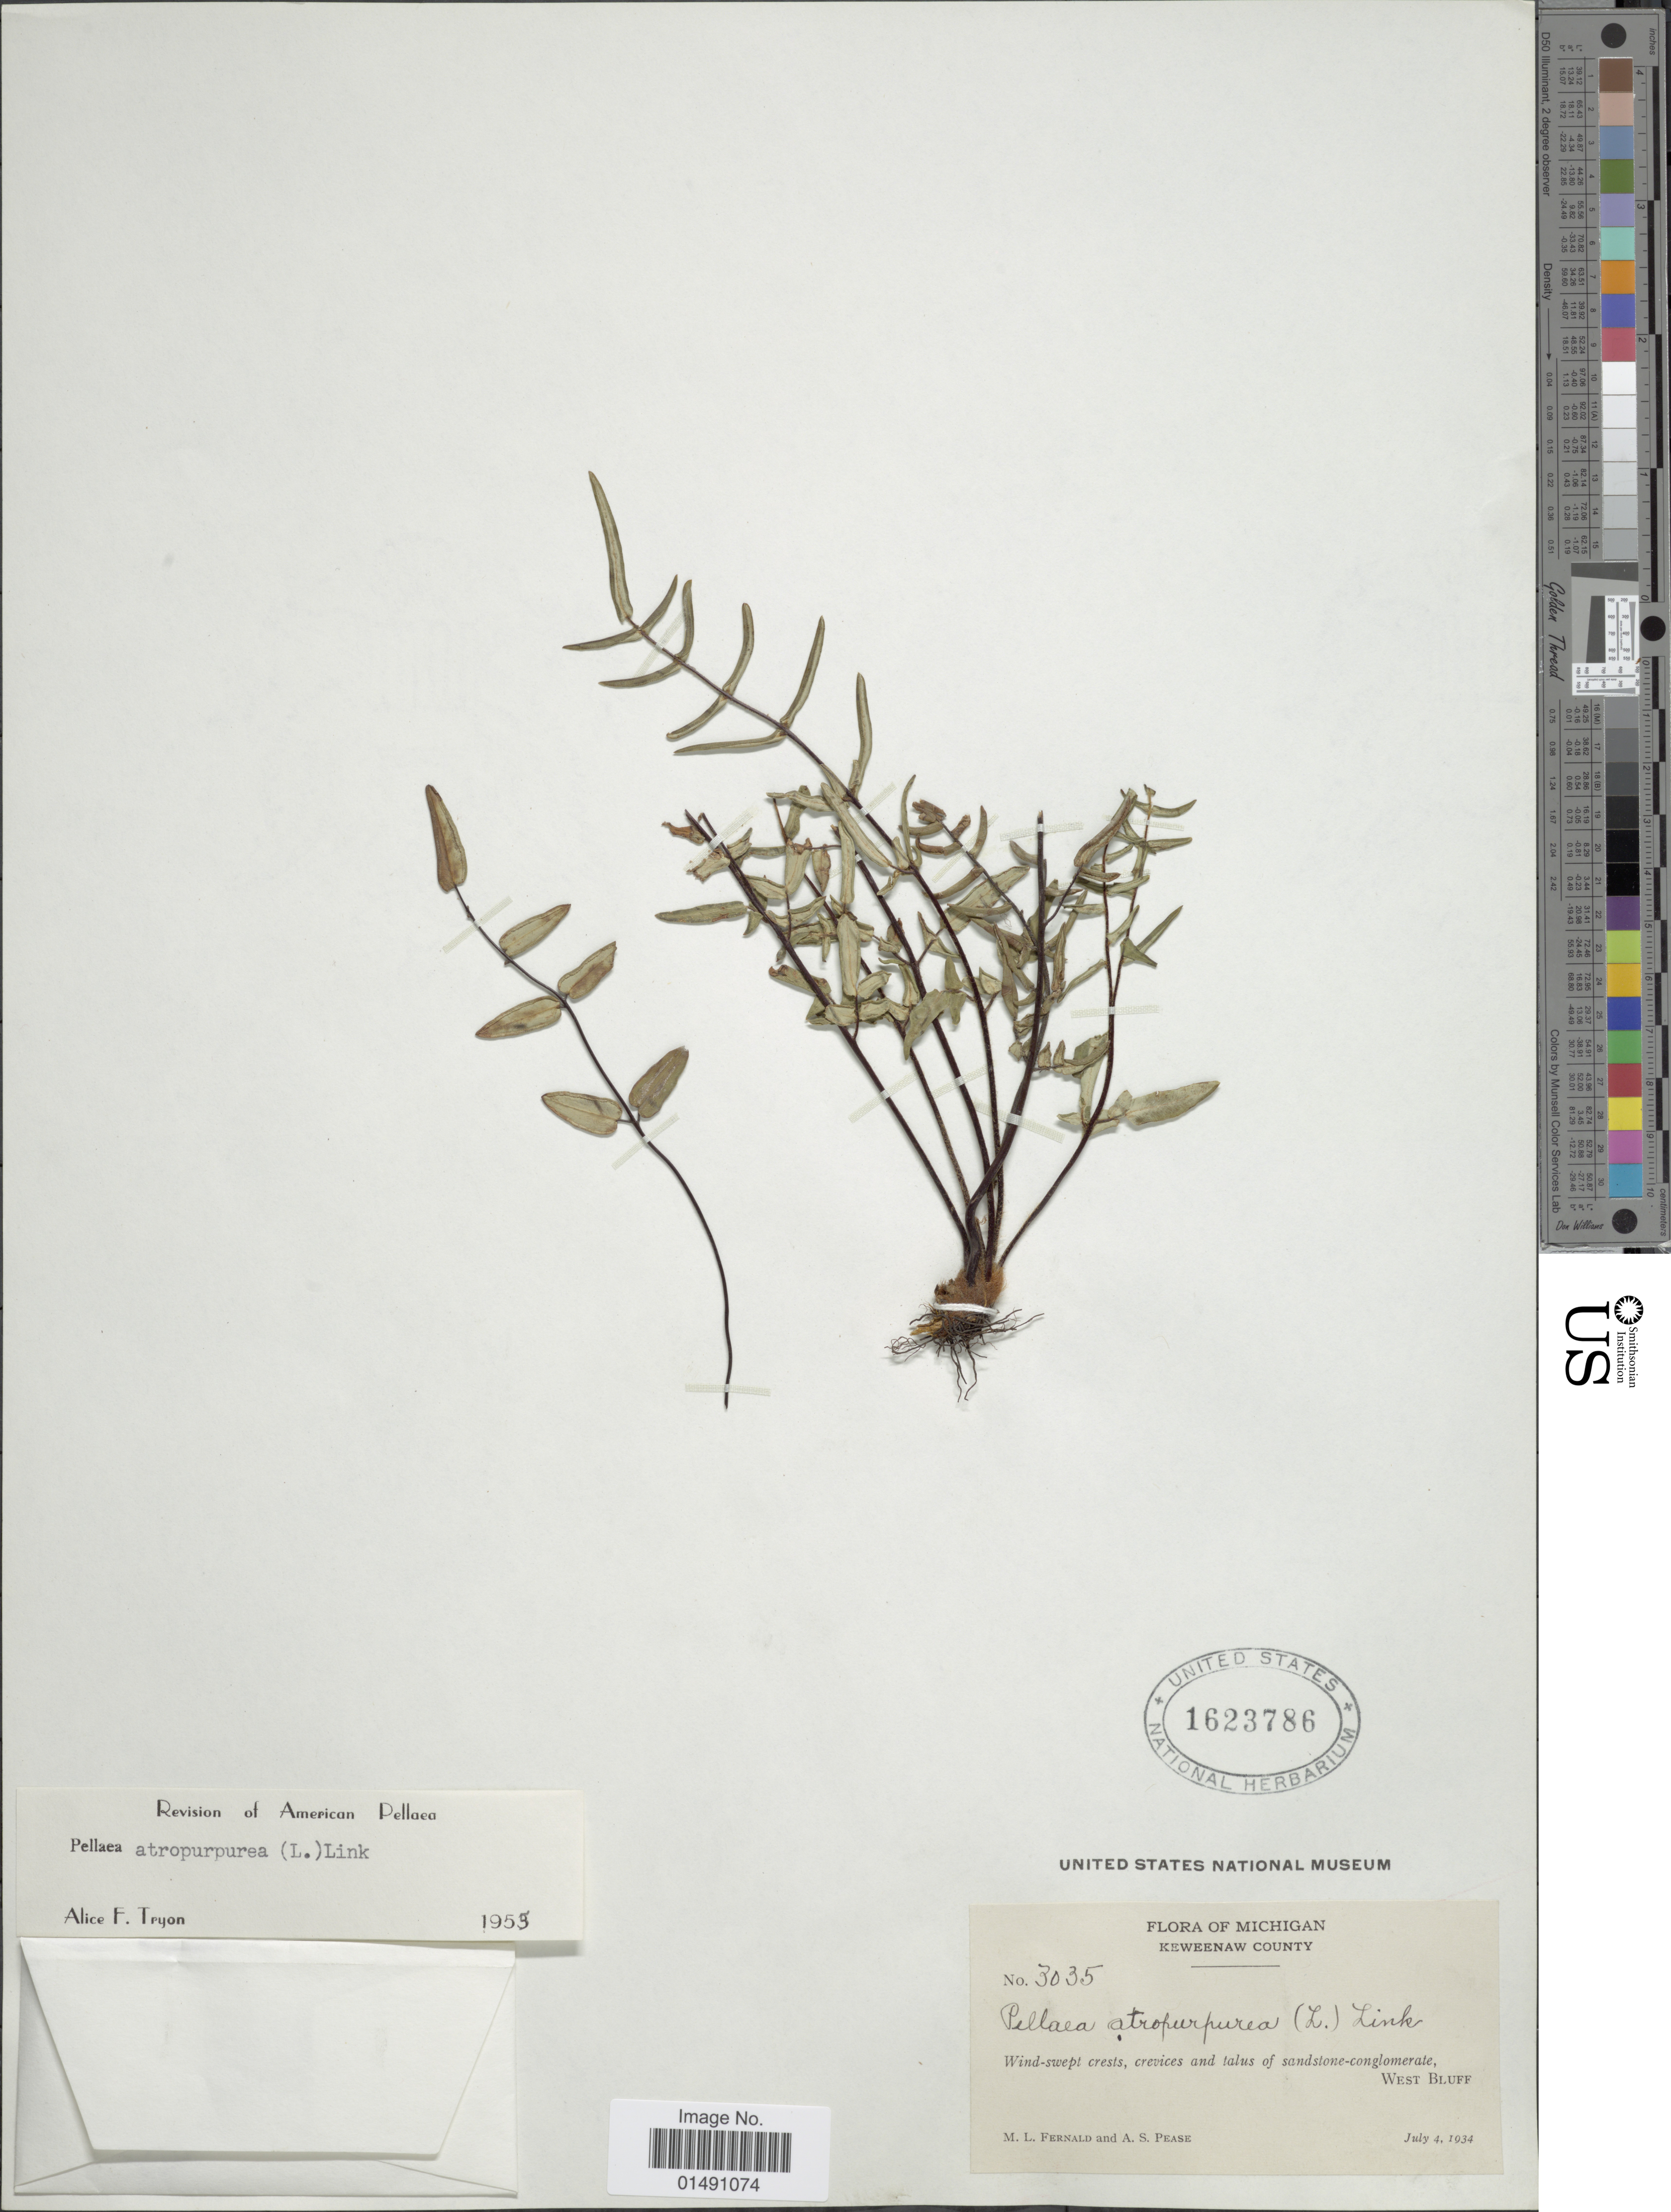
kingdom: Plantae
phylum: Tracheophyta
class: Polypodiopsida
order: Polypodiales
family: Pteridaceae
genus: Pellaea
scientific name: Pellaea atropurpurea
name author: (L.) Link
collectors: M. L. Fernald & A. S. Pease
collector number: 3035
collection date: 1934-07-04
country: United States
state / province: Michigan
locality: Keweenaw County, Wind-swept crests, crevices and talus of sandstone-conglomerate, West Bluff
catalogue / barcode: US 1623786